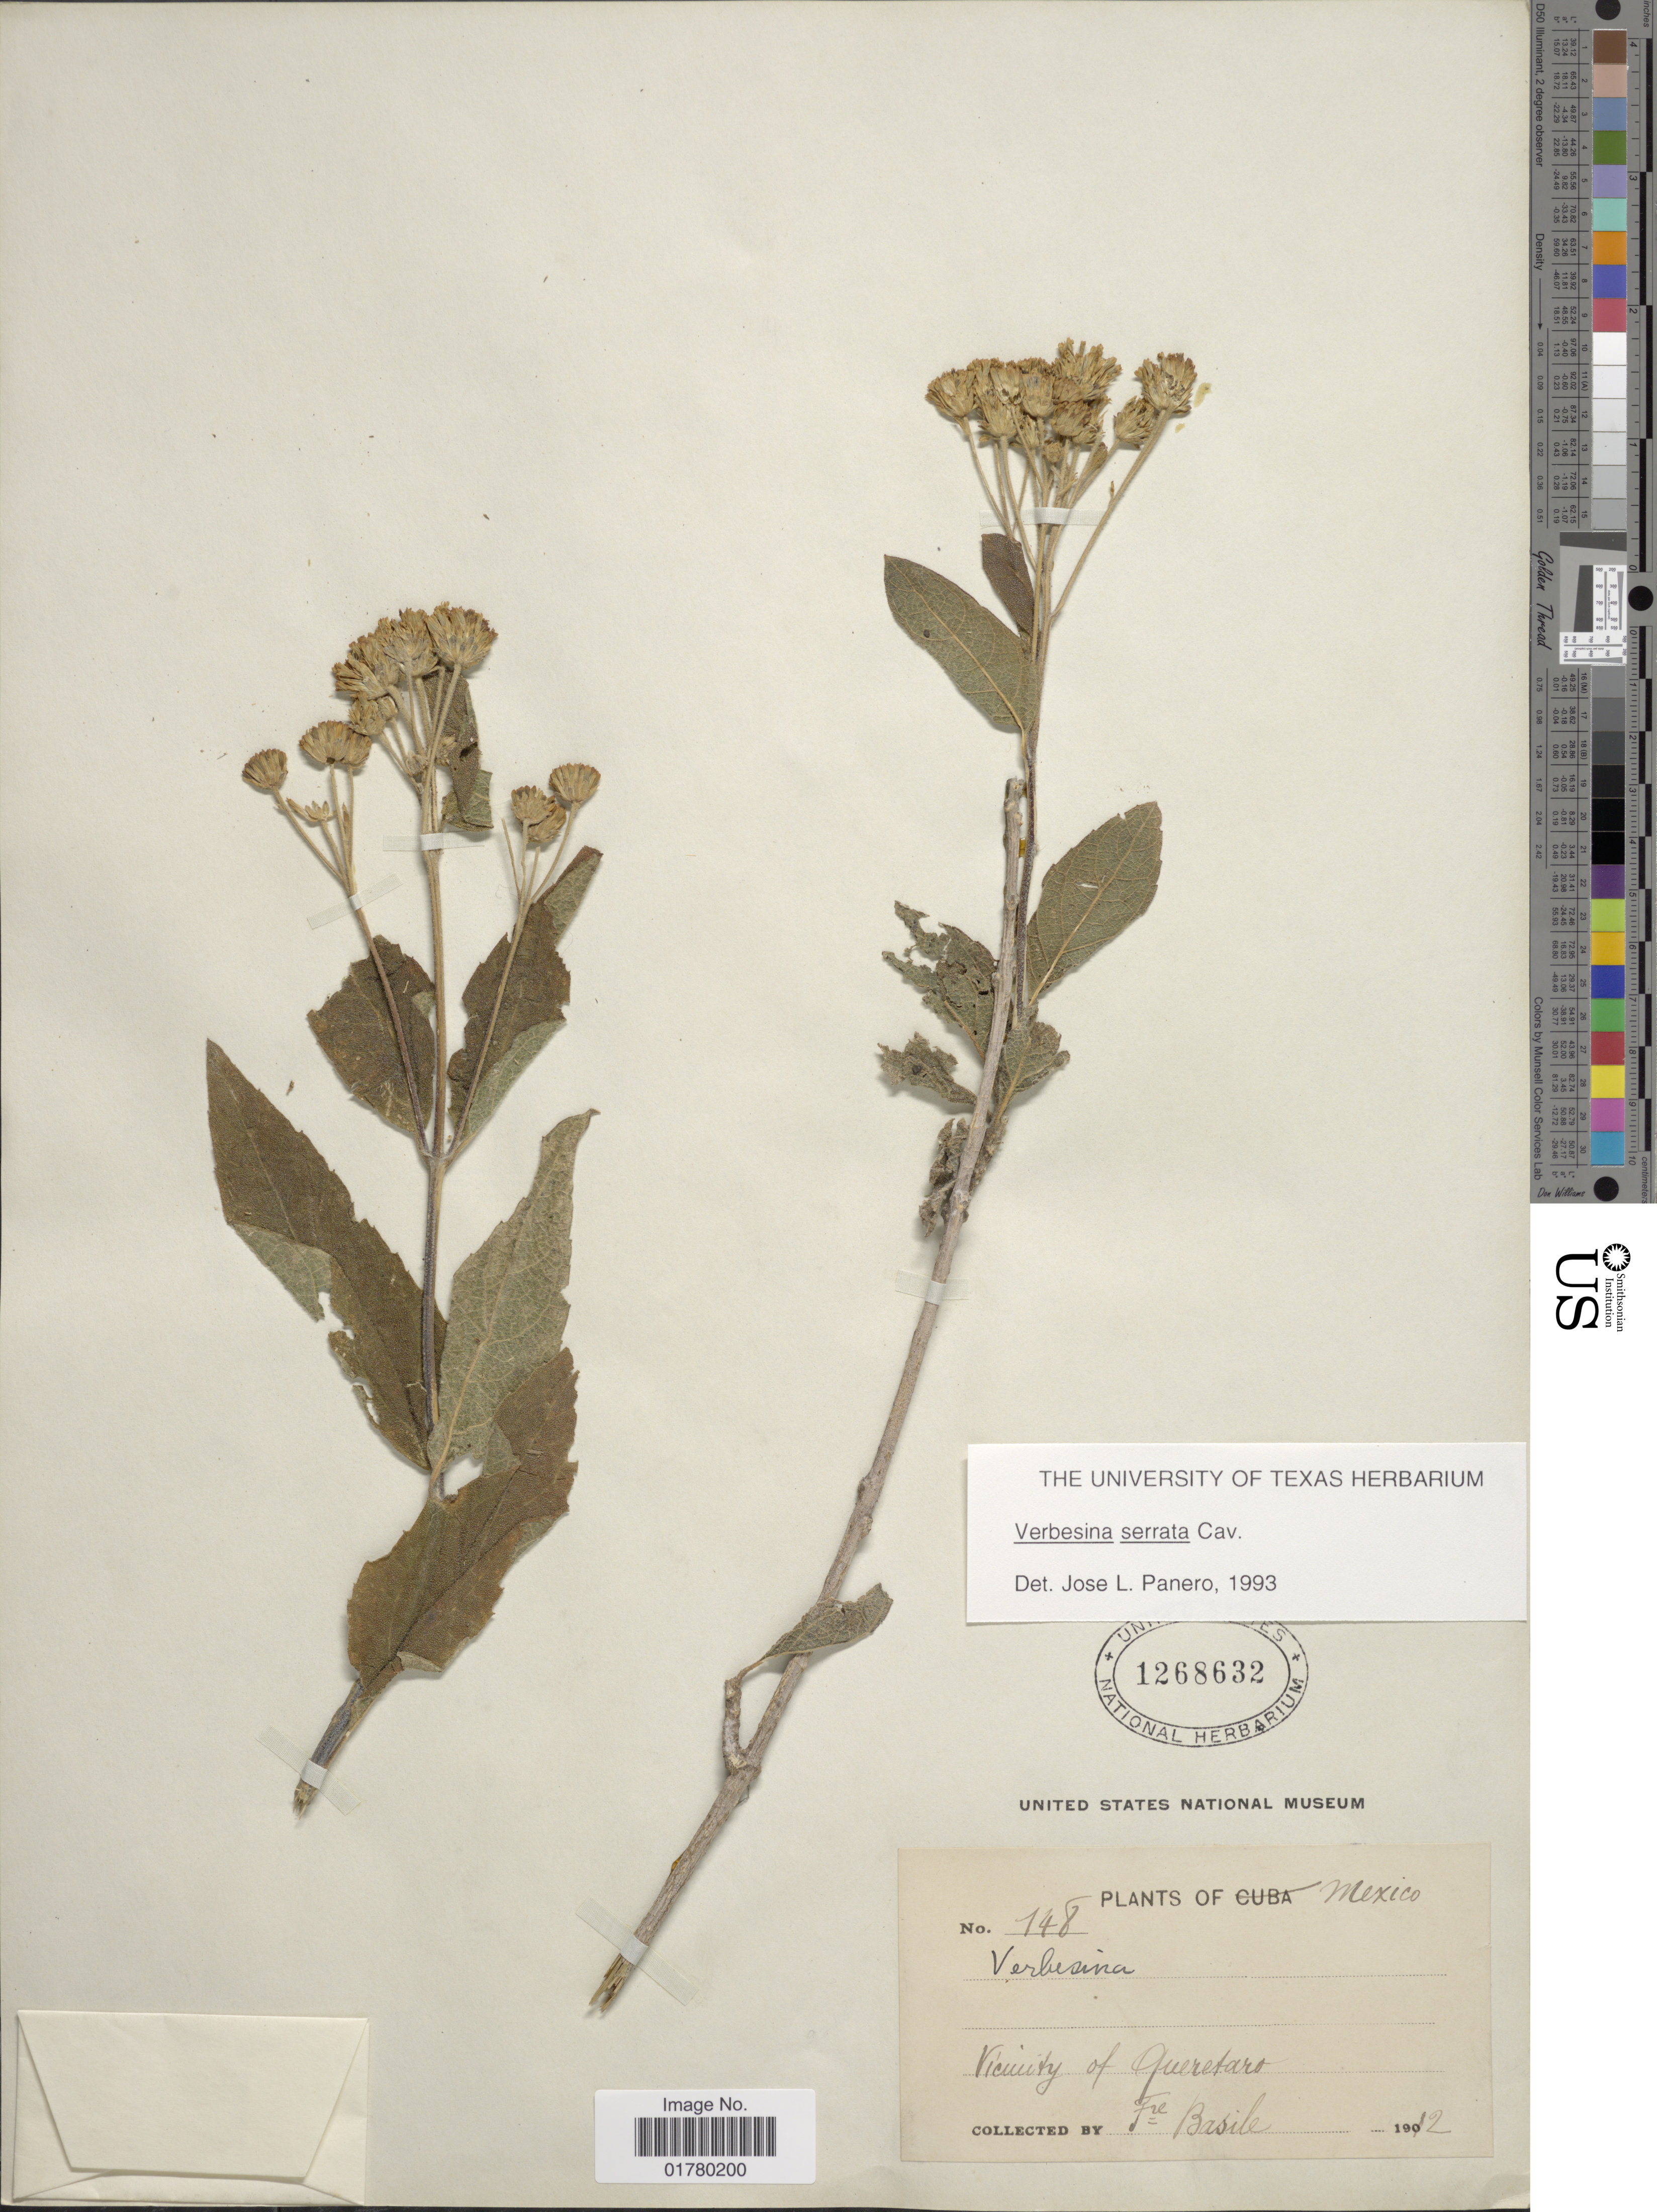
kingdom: Plantae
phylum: Tracheophyta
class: Magnoliopsida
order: Asterales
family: Asteraceae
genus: Verbesina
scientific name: Verbesina serrata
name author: Cav.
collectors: Bro. Basile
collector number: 148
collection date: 1912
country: Mexico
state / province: Querétaro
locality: Vicinity of Queretaro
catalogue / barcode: US 1268632